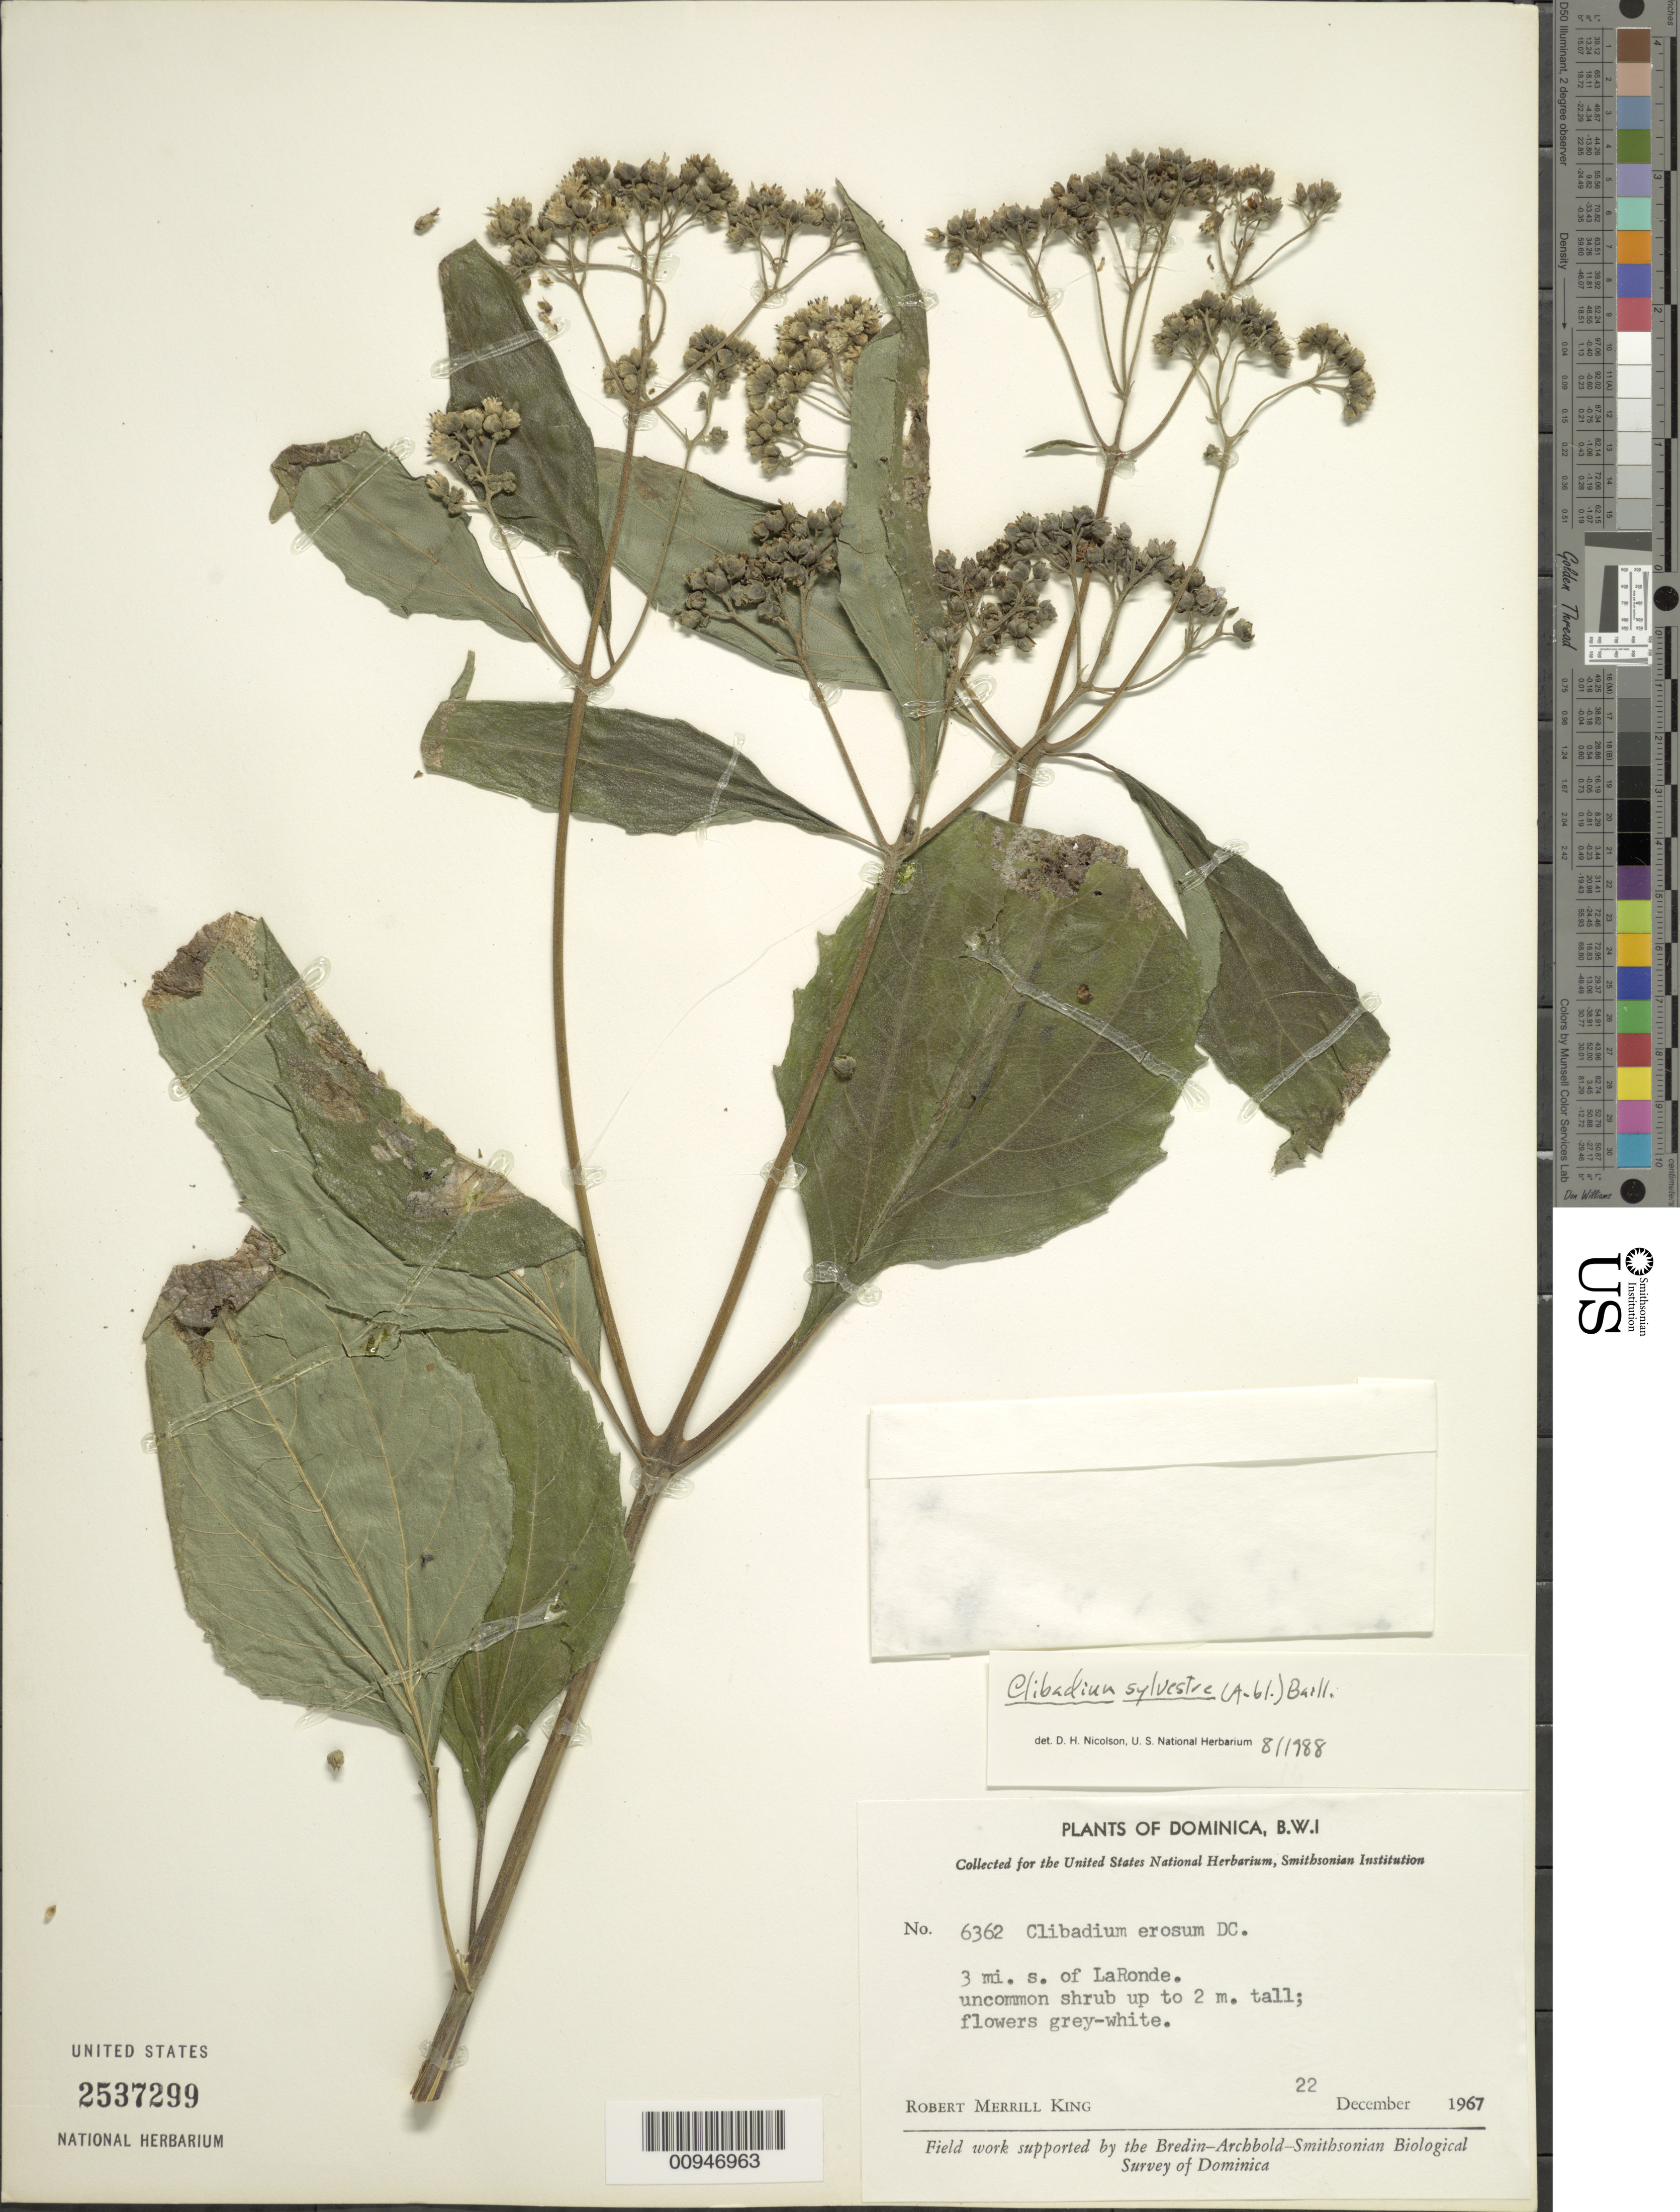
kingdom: Plantae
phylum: Tracheophyta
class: Magnoliopsida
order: Asterales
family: Asteraceae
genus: Clibadium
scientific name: Clibadium sylvestre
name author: (Aubl.) Baill.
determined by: Nicolson, Dan H.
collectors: R. M. King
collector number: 6362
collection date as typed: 22 Dec 1967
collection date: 1967-12-22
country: Dominica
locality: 3 mi. S of La Ronde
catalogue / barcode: US 2537299